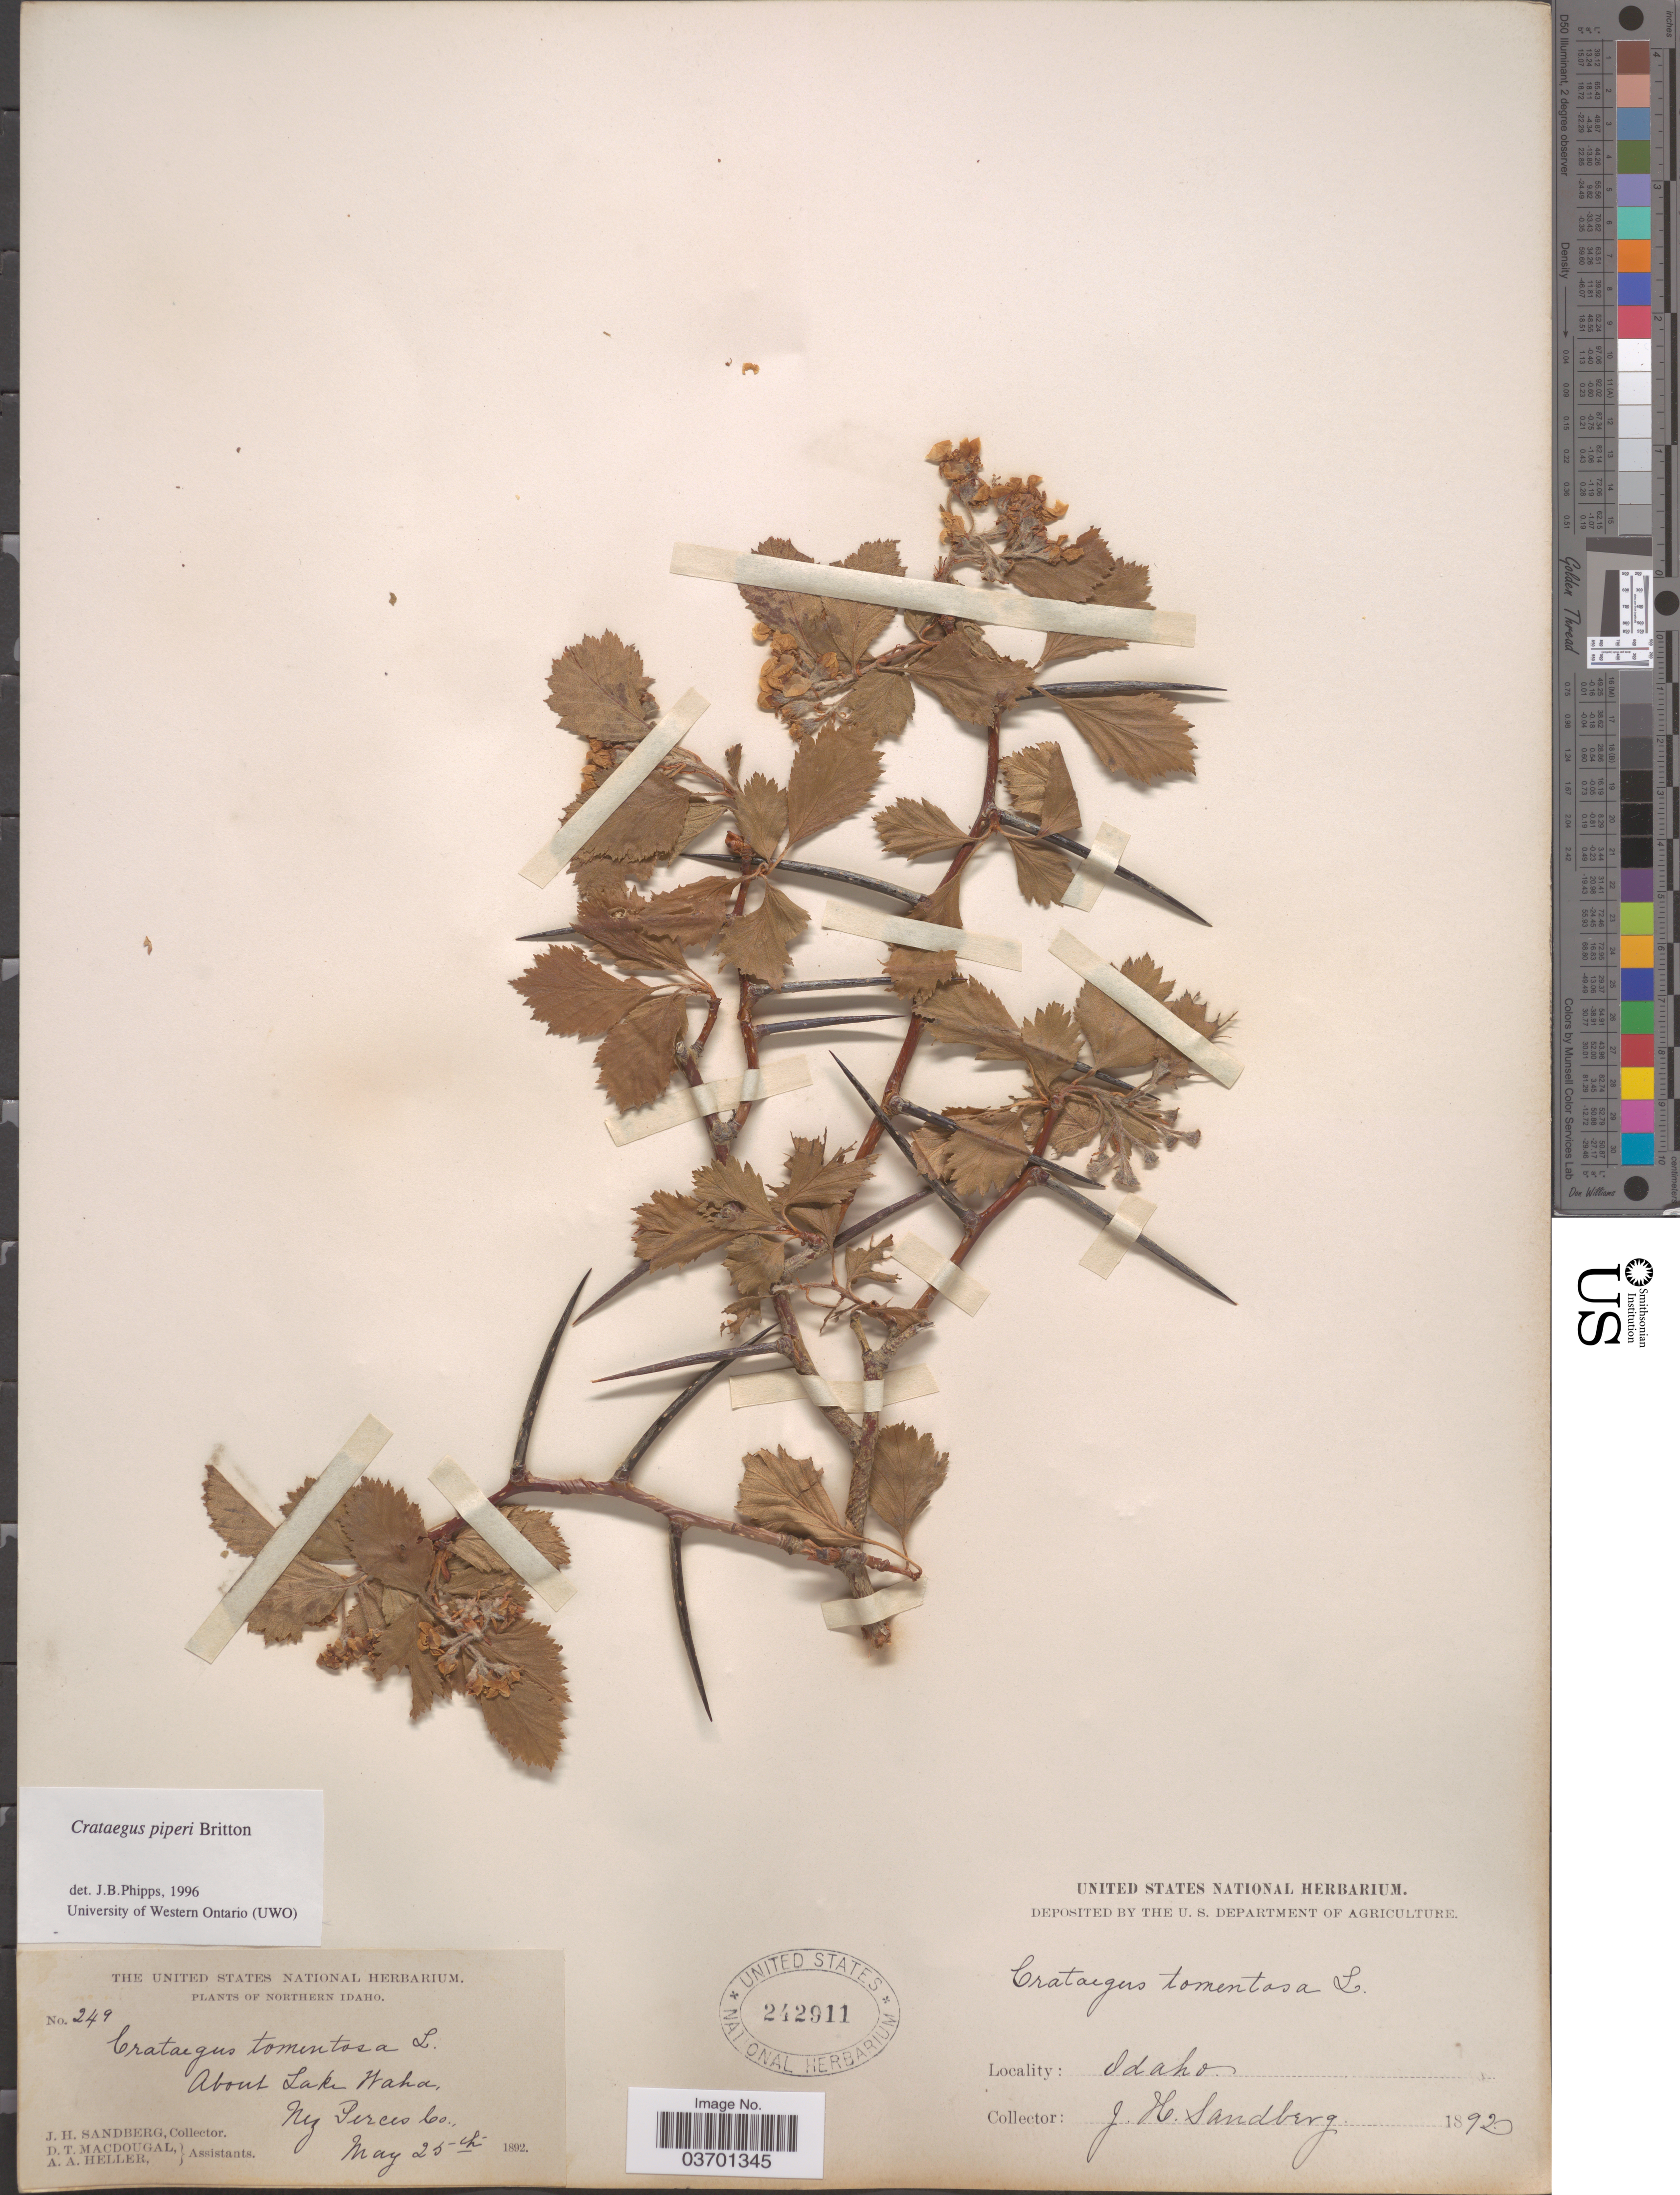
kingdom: Plantae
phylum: Tracheophyta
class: Magnoliopsida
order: Rosales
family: Rosaceae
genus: Crataegus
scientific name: Crataegus piperi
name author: Britton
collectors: J. H. Sandberg, D. T. MacDougal & A. A. Heller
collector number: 249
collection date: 1892-05-25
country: United States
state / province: Idaho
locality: Northern Idaho. About Lake Waha. Nez Perces Co.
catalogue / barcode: US 242911